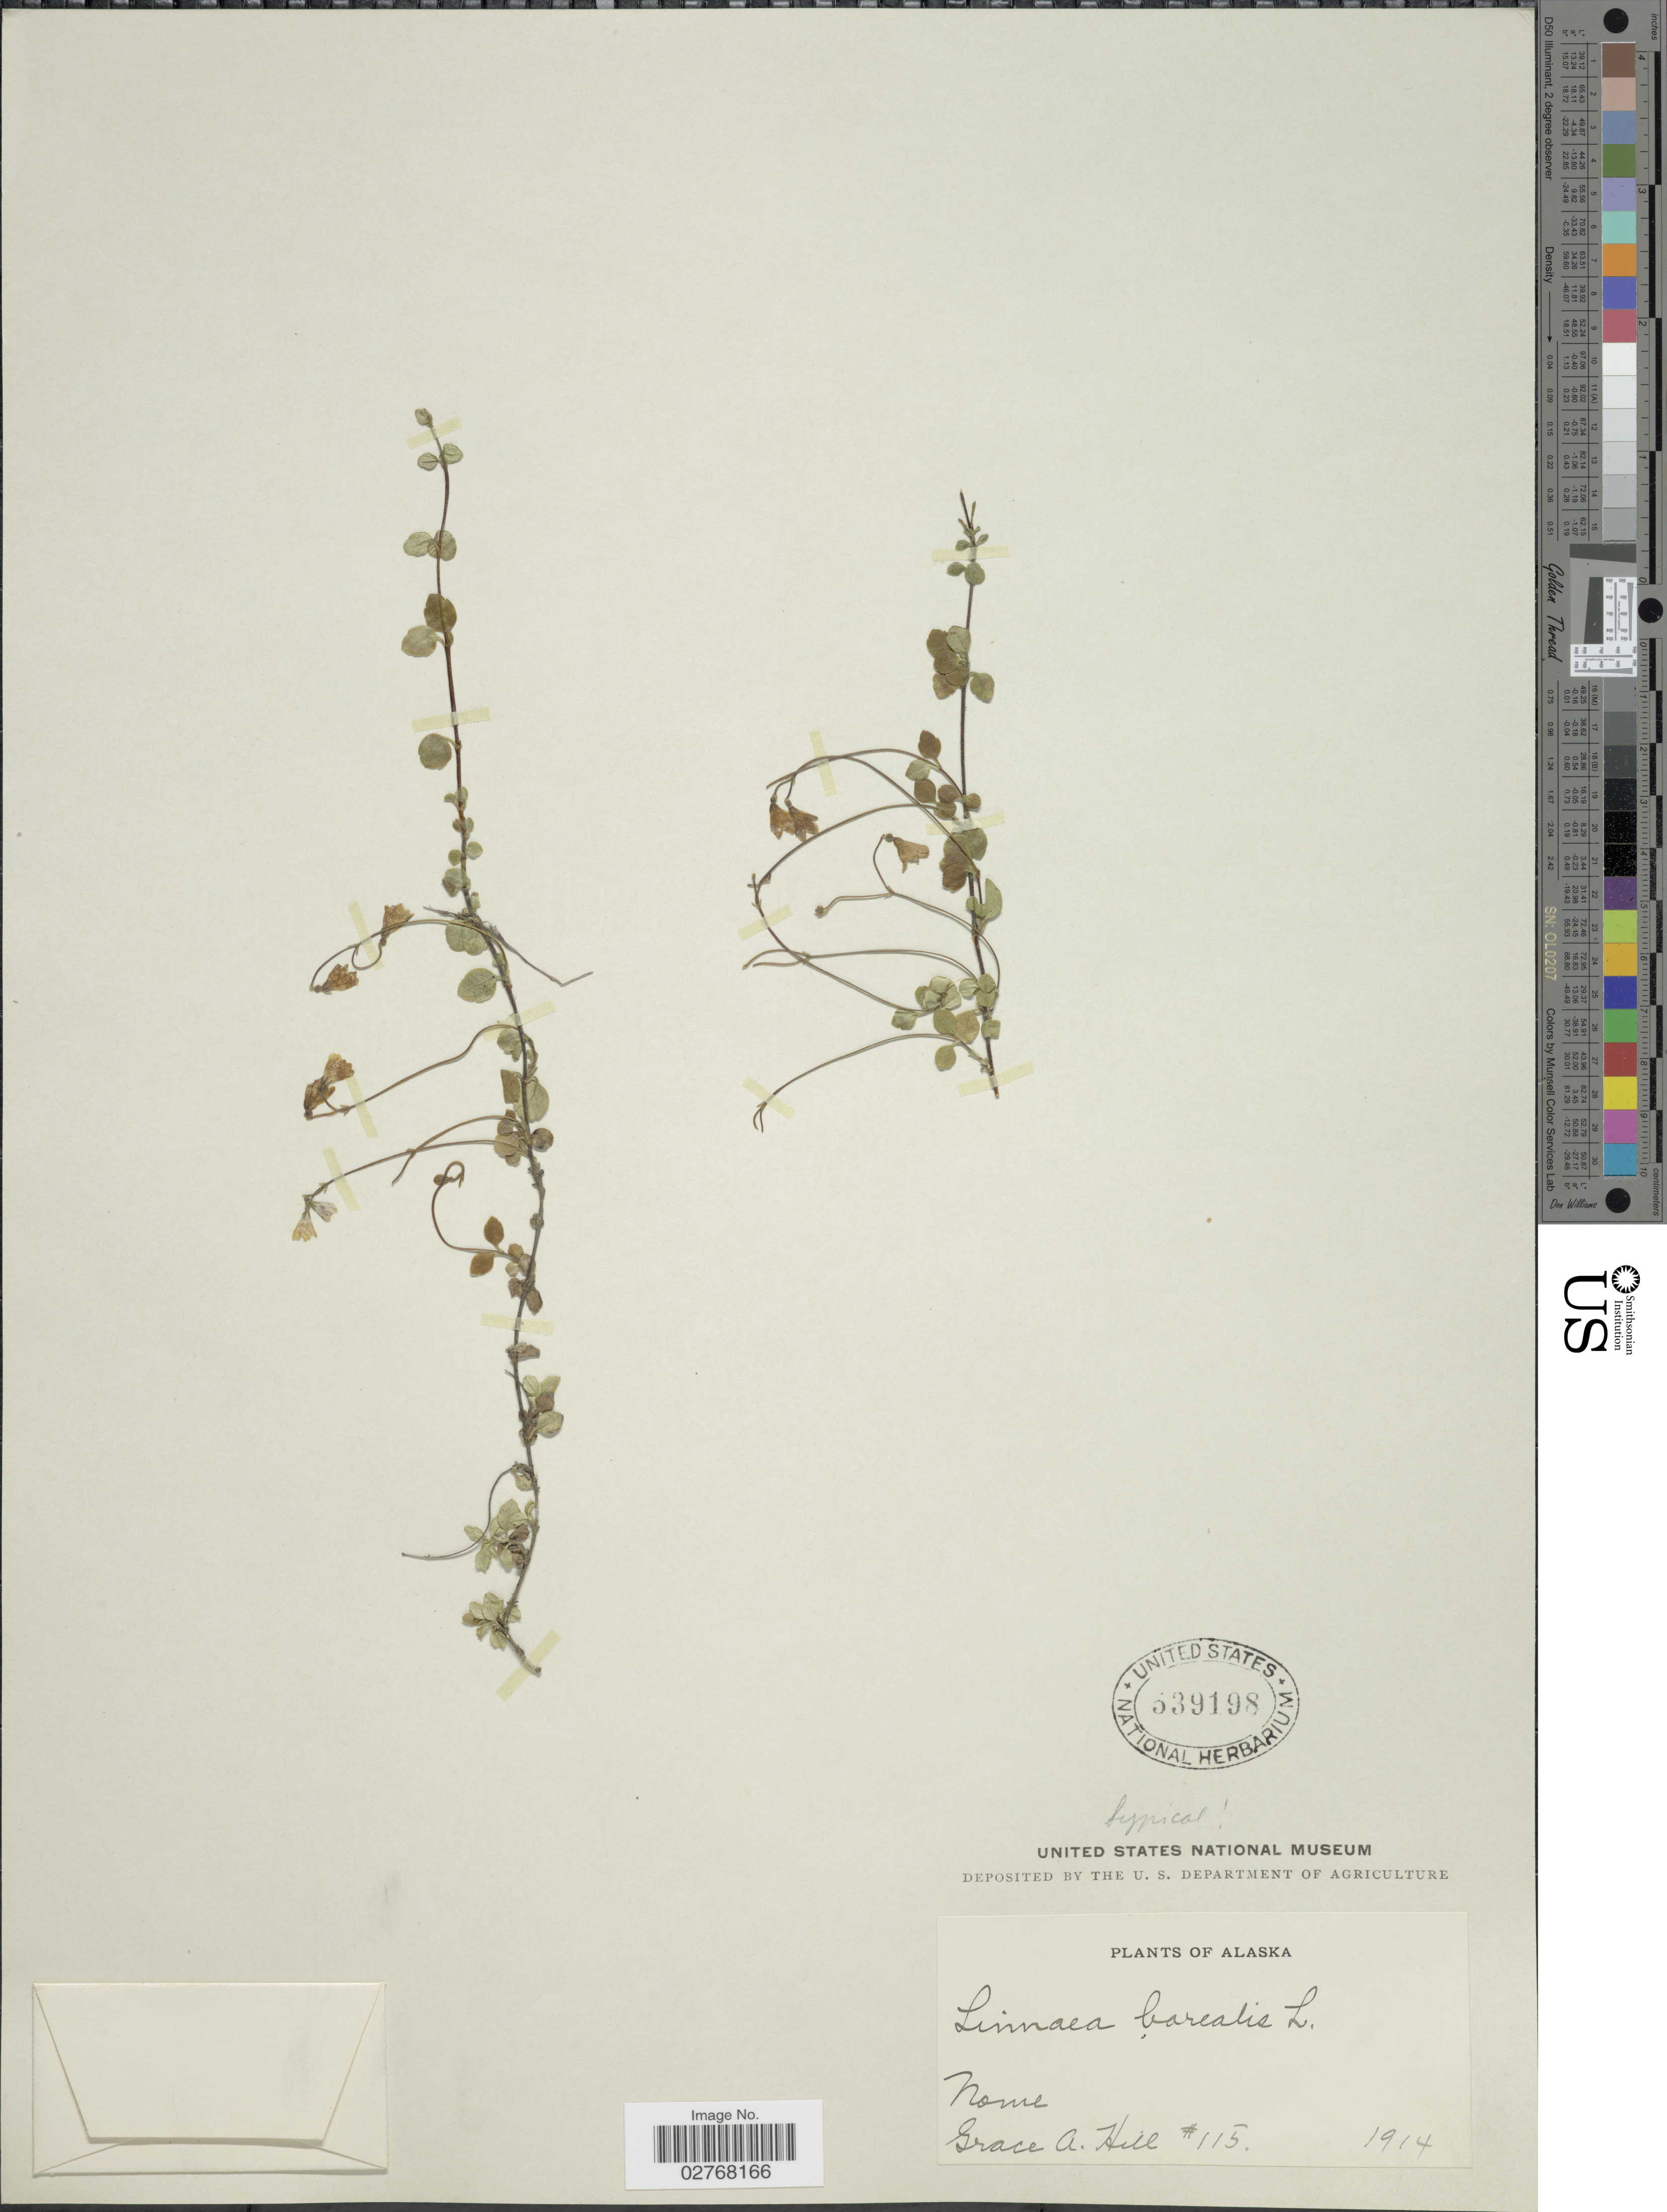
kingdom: Plantae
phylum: Tracheophyta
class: Magnoliopsida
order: Dipsacales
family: Caprifoliaceae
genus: Linnaea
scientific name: Linnaea borealis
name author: L.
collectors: G. A. Hill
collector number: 115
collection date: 1914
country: United States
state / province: Alaska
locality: Nome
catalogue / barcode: US 539198